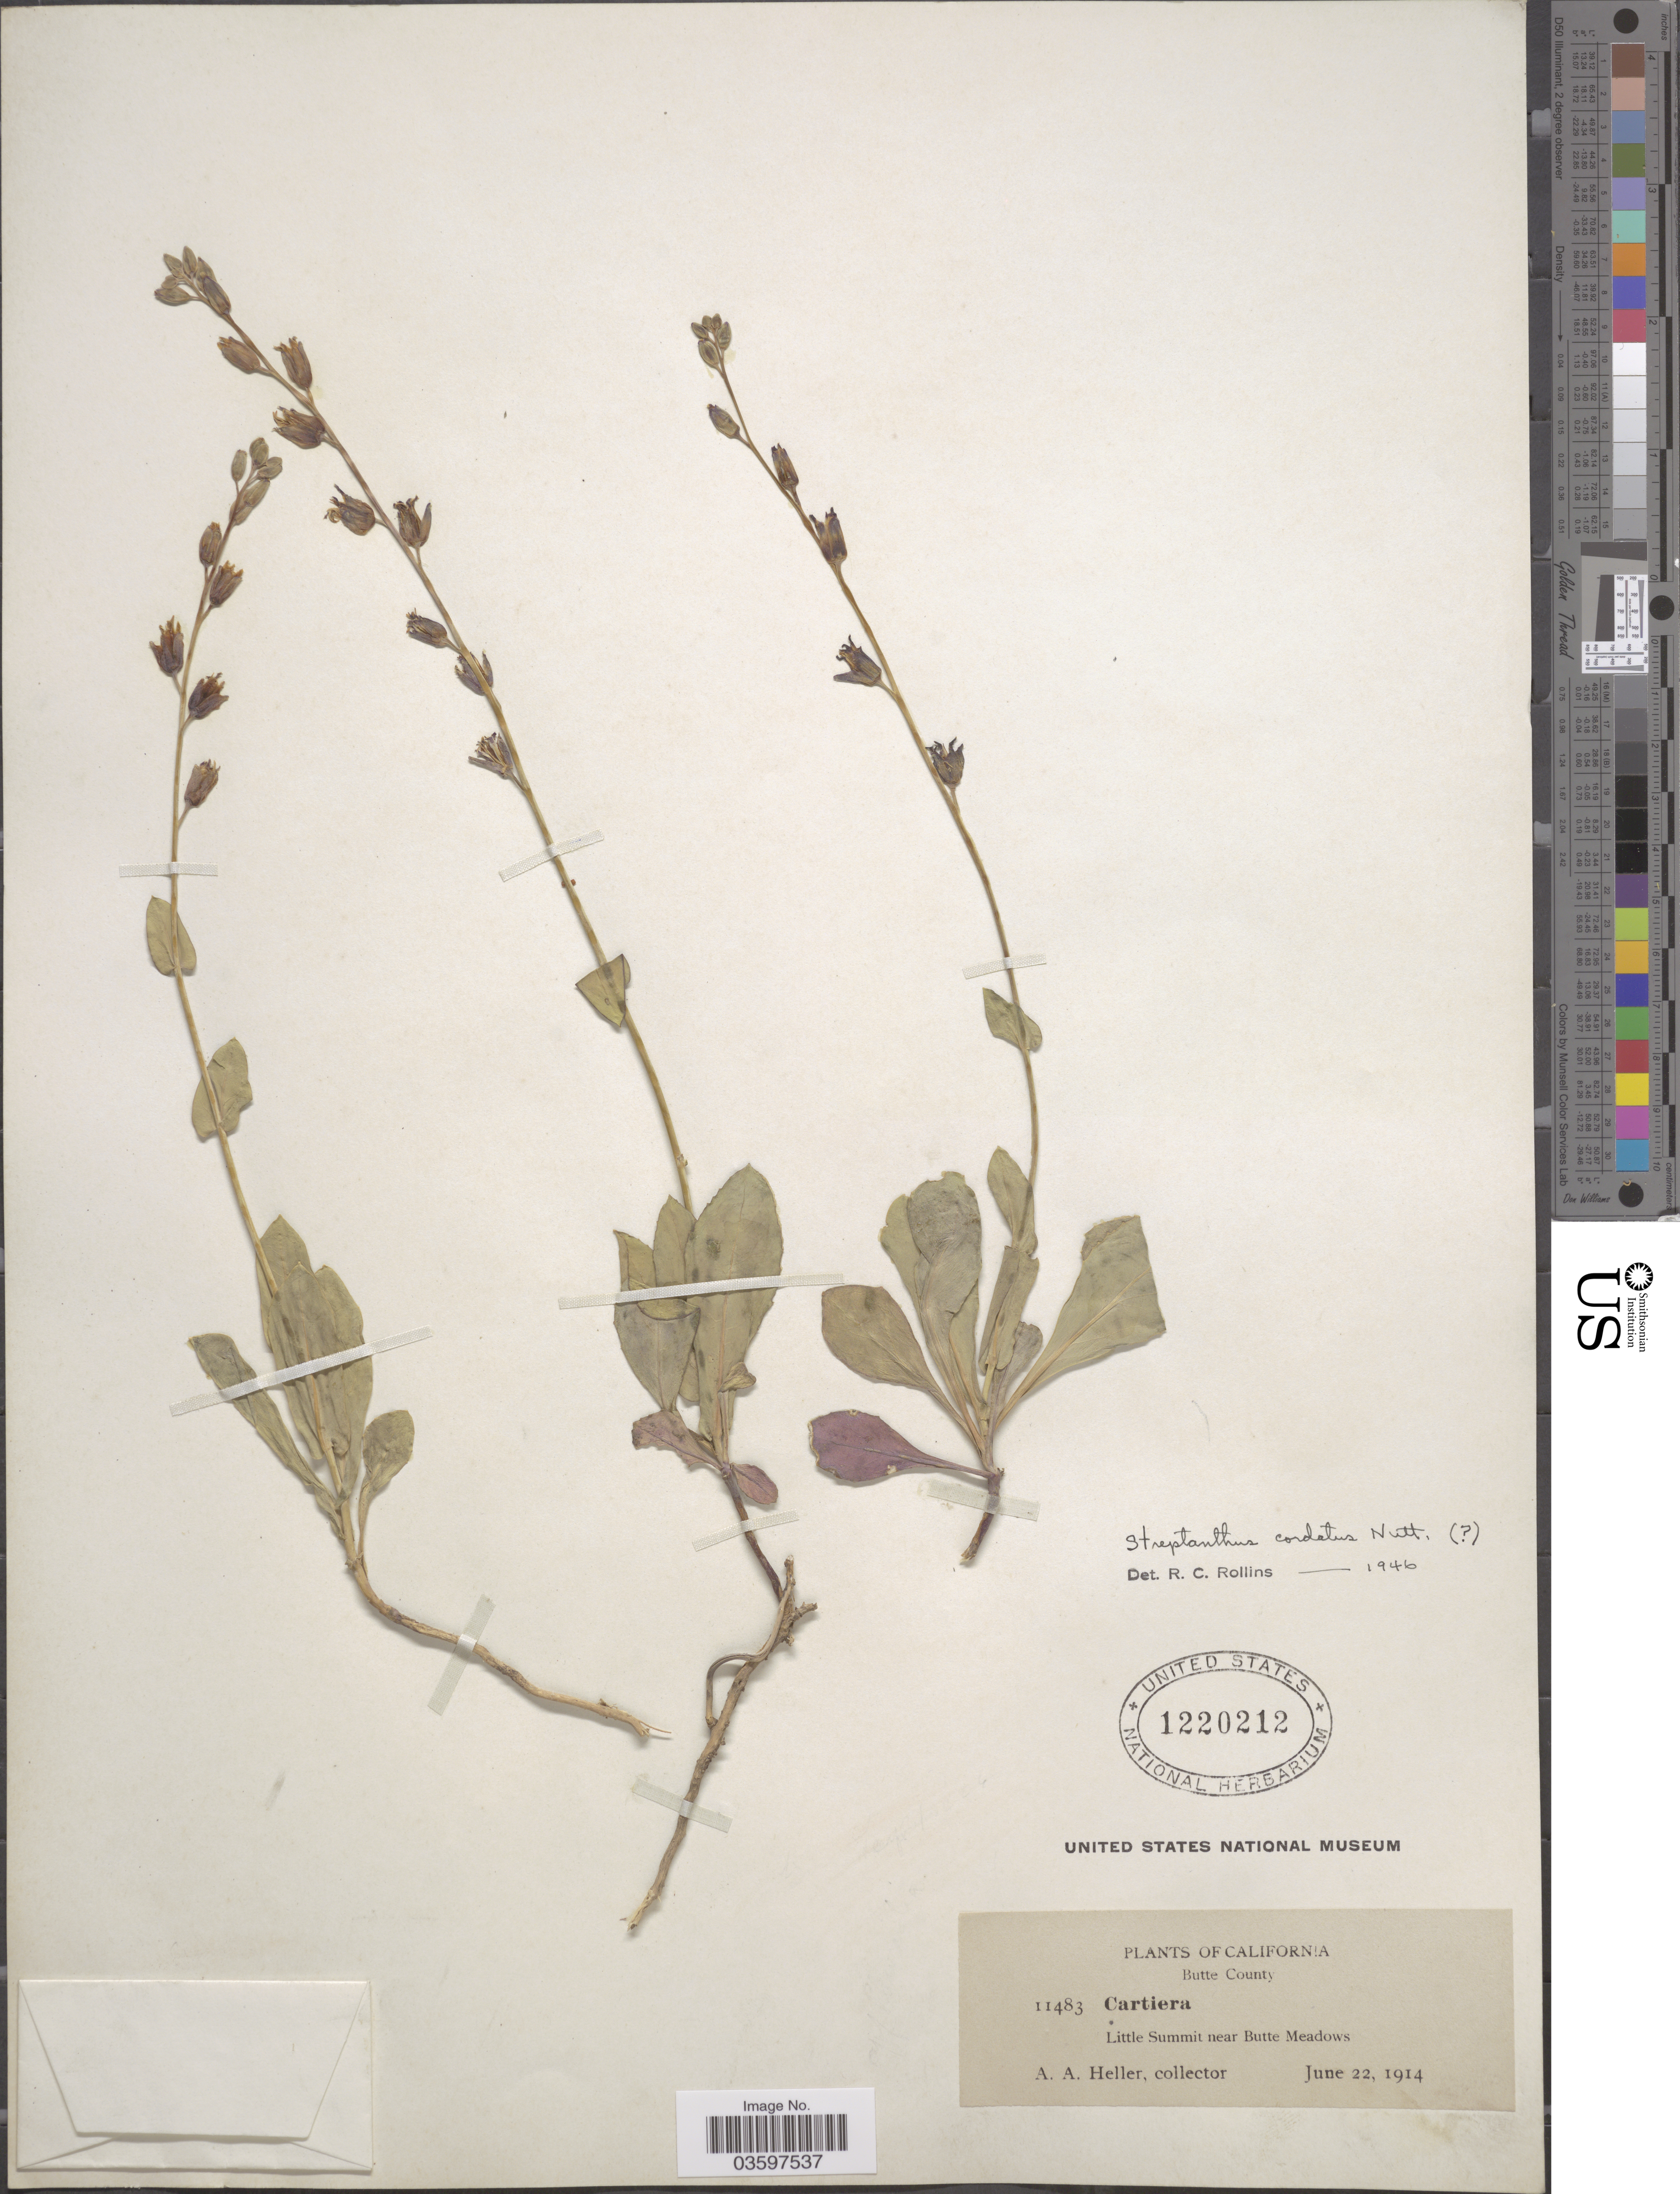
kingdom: Plantae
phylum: Tracheophyta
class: Magnoliopsida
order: Brassicales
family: Brassicaceae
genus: Streptanthus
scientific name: Streptanthus cordatus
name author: Nutt. ex Torr. & A. Gray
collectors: A. A. Heller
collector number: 11483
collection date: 1914-06-22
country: United States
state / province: California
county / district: Butte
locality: Butte County. Little Summit near Butte Meadows.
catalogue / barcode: US 1220212